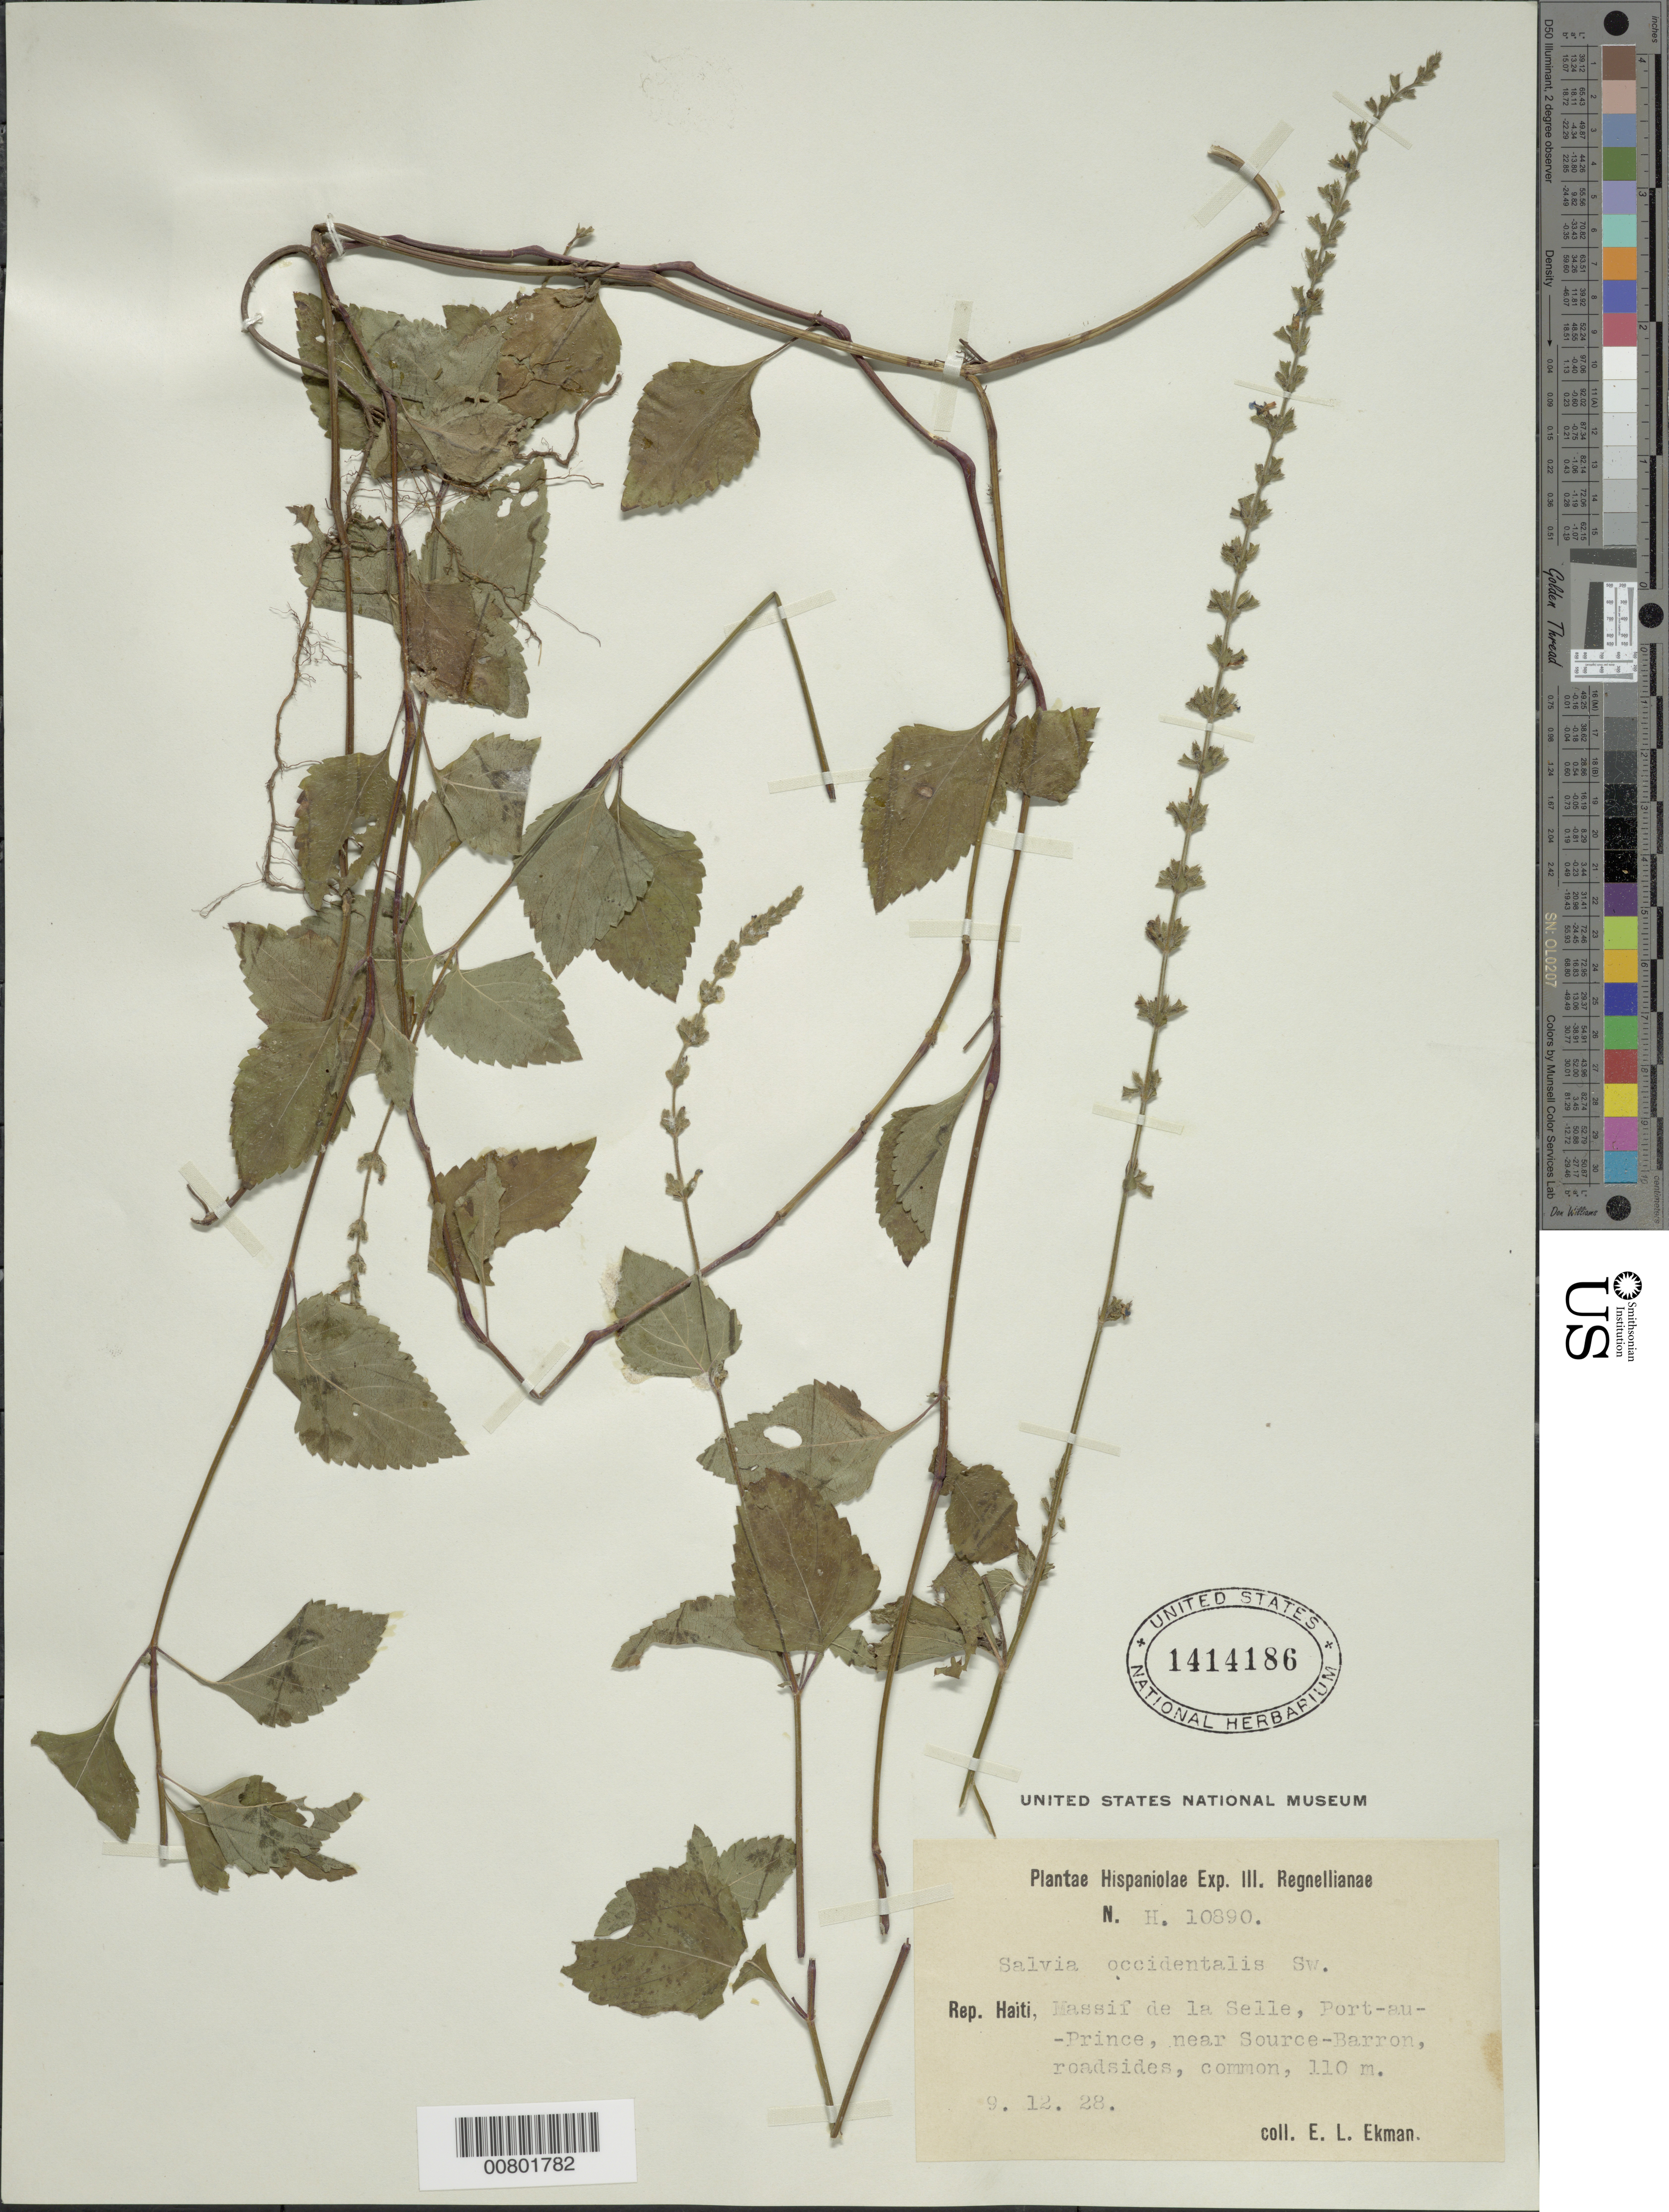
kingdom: Plantae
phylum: Tracheophyta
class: Magnoliopsida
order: Lamiales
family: Lamiaceae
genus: Salvia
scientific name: Salvia occidentalis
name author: Sw.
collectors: E. L. Ekman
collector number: H 10890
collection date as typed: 09 Dec 1928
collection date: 1928-12-09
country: Haiti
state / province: Ouest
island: Hispaniola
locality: Massif de la Selle, Port-au-Prince, near Source-Barron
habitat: Roadsides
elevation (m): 110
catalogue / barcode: US 1414186